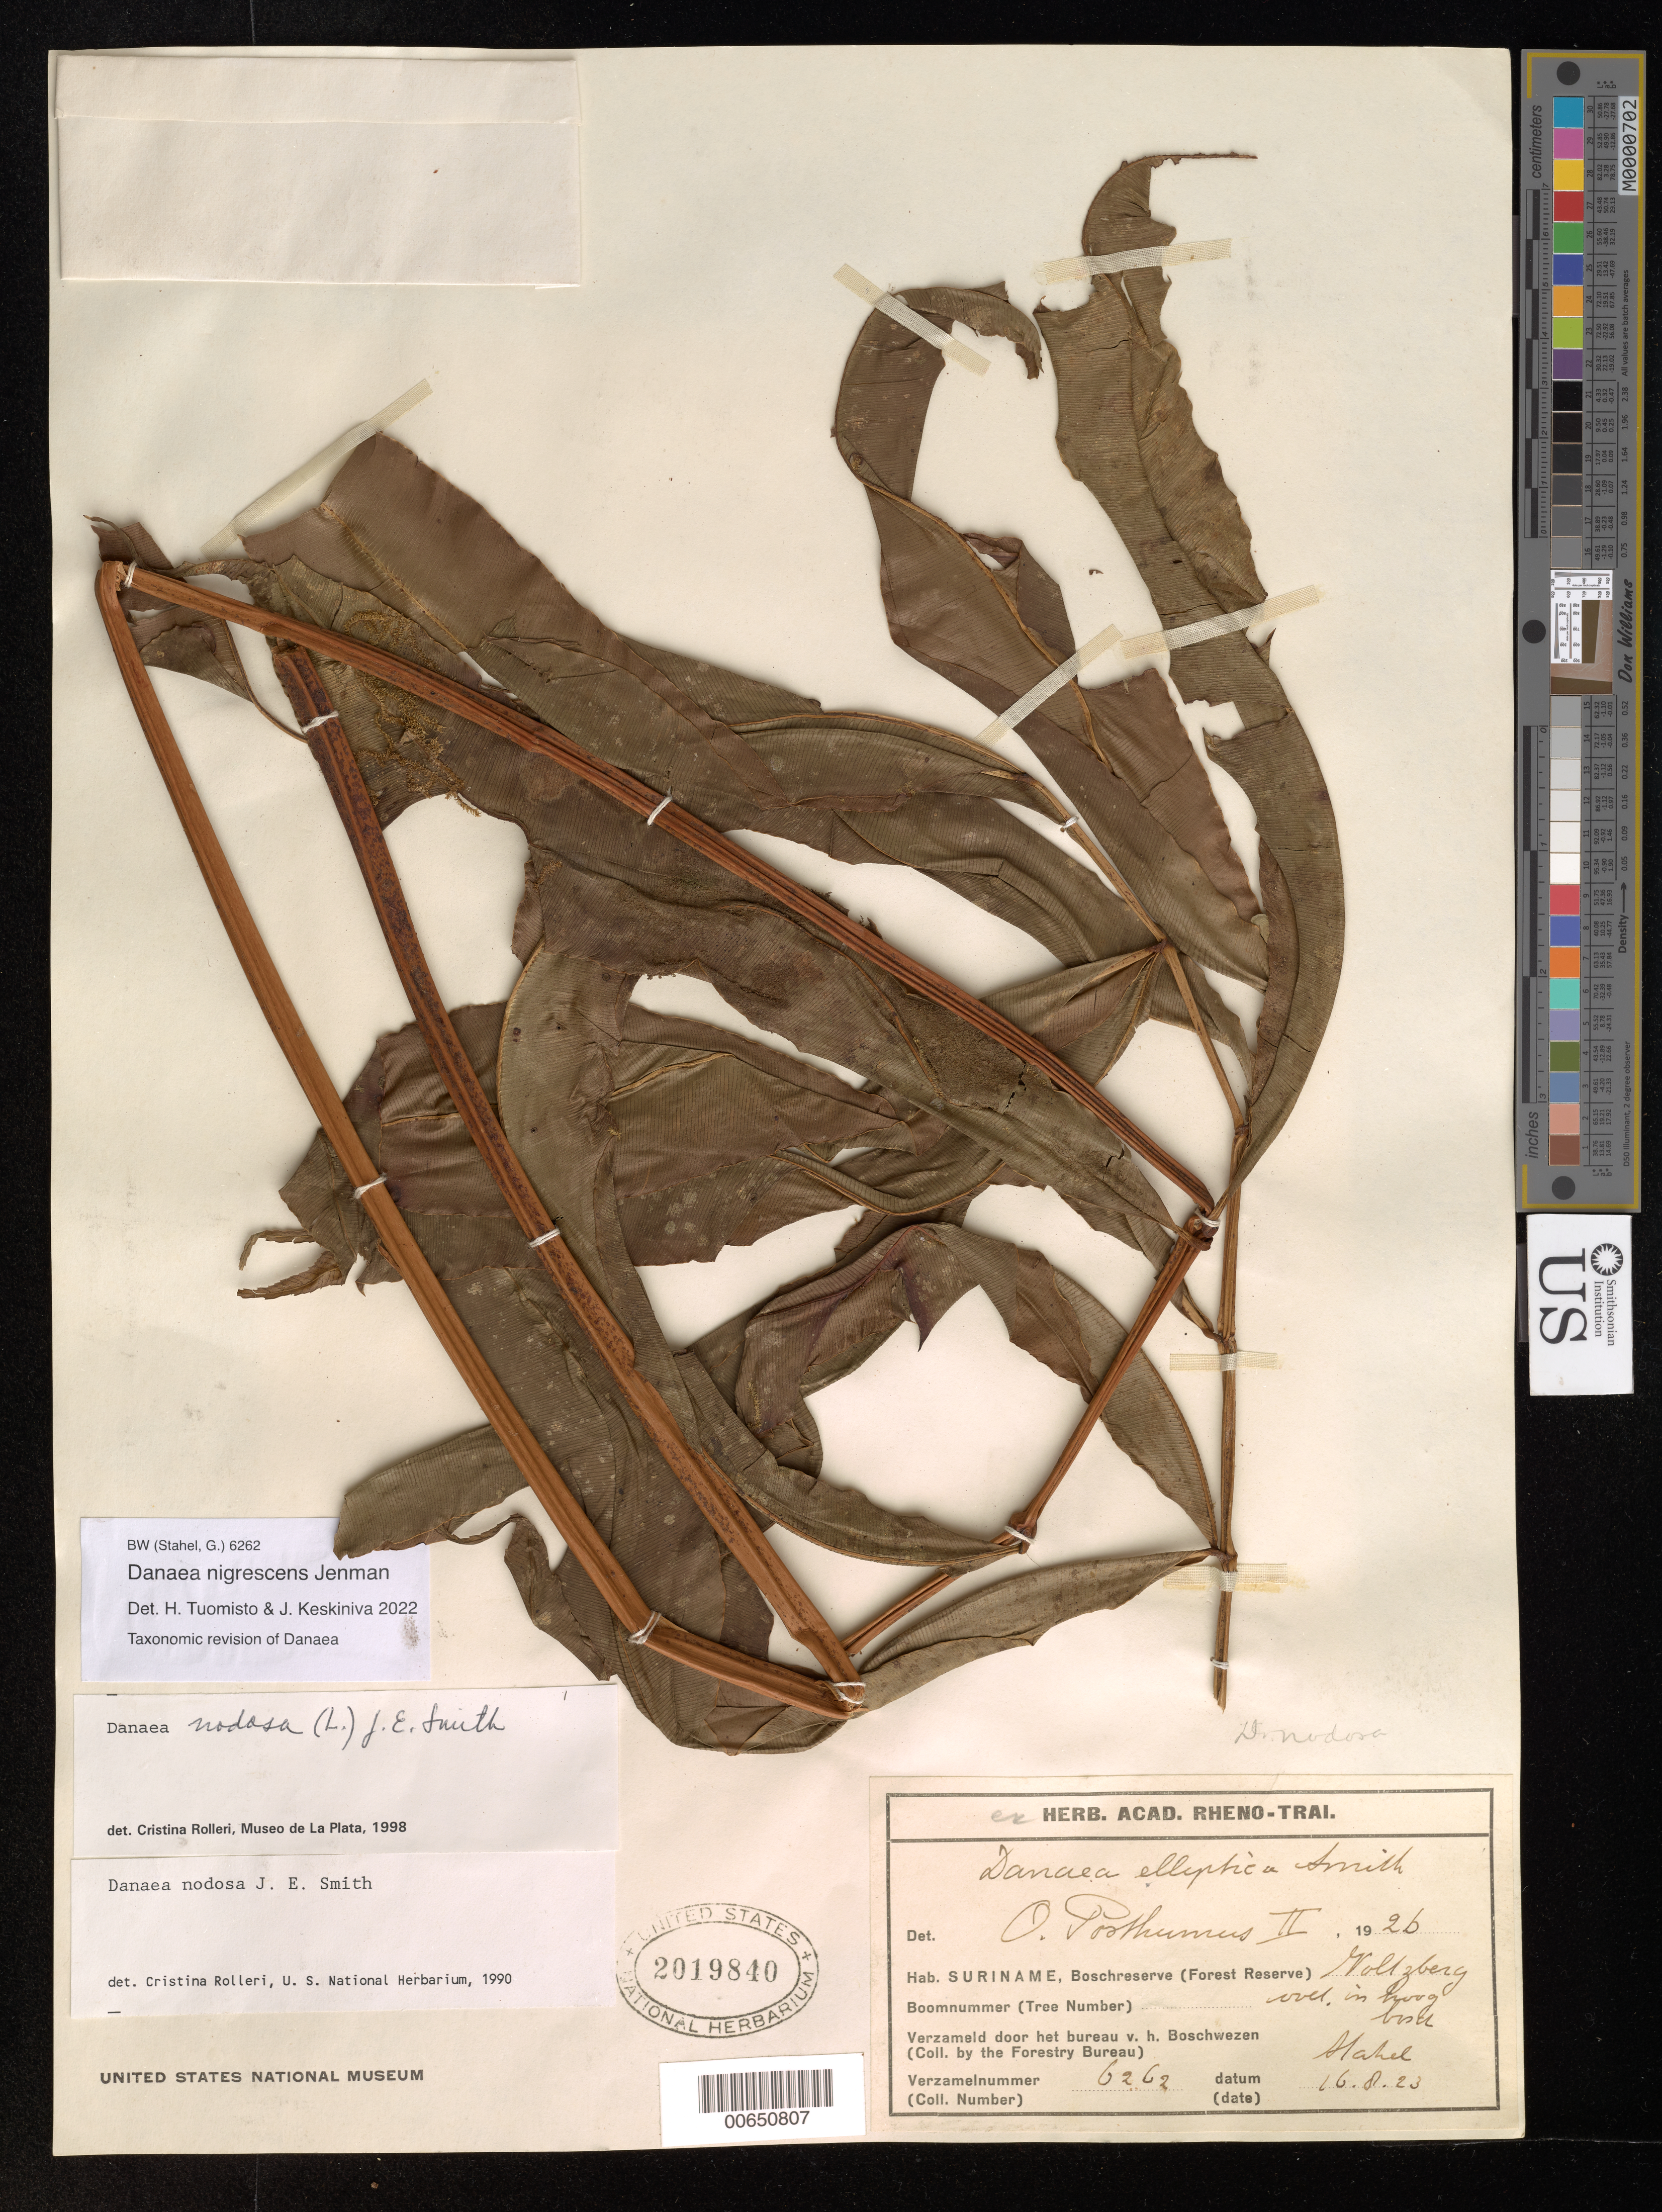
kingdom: Plantae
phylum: Tracheophyta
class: Polypodiopsida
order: Marattiales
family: Marattiaceae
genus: Danaea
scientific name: Danaea nigrescens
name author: Jenman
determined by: Tuomisto, H.; Keskiniva, Janina S.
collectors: G. Stahel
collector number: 6262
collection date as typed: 16-Aug-23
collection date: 1923-08-16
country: Suriname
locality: Voltzberg, Boschreserve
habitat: High forest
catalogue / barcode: US 2019840